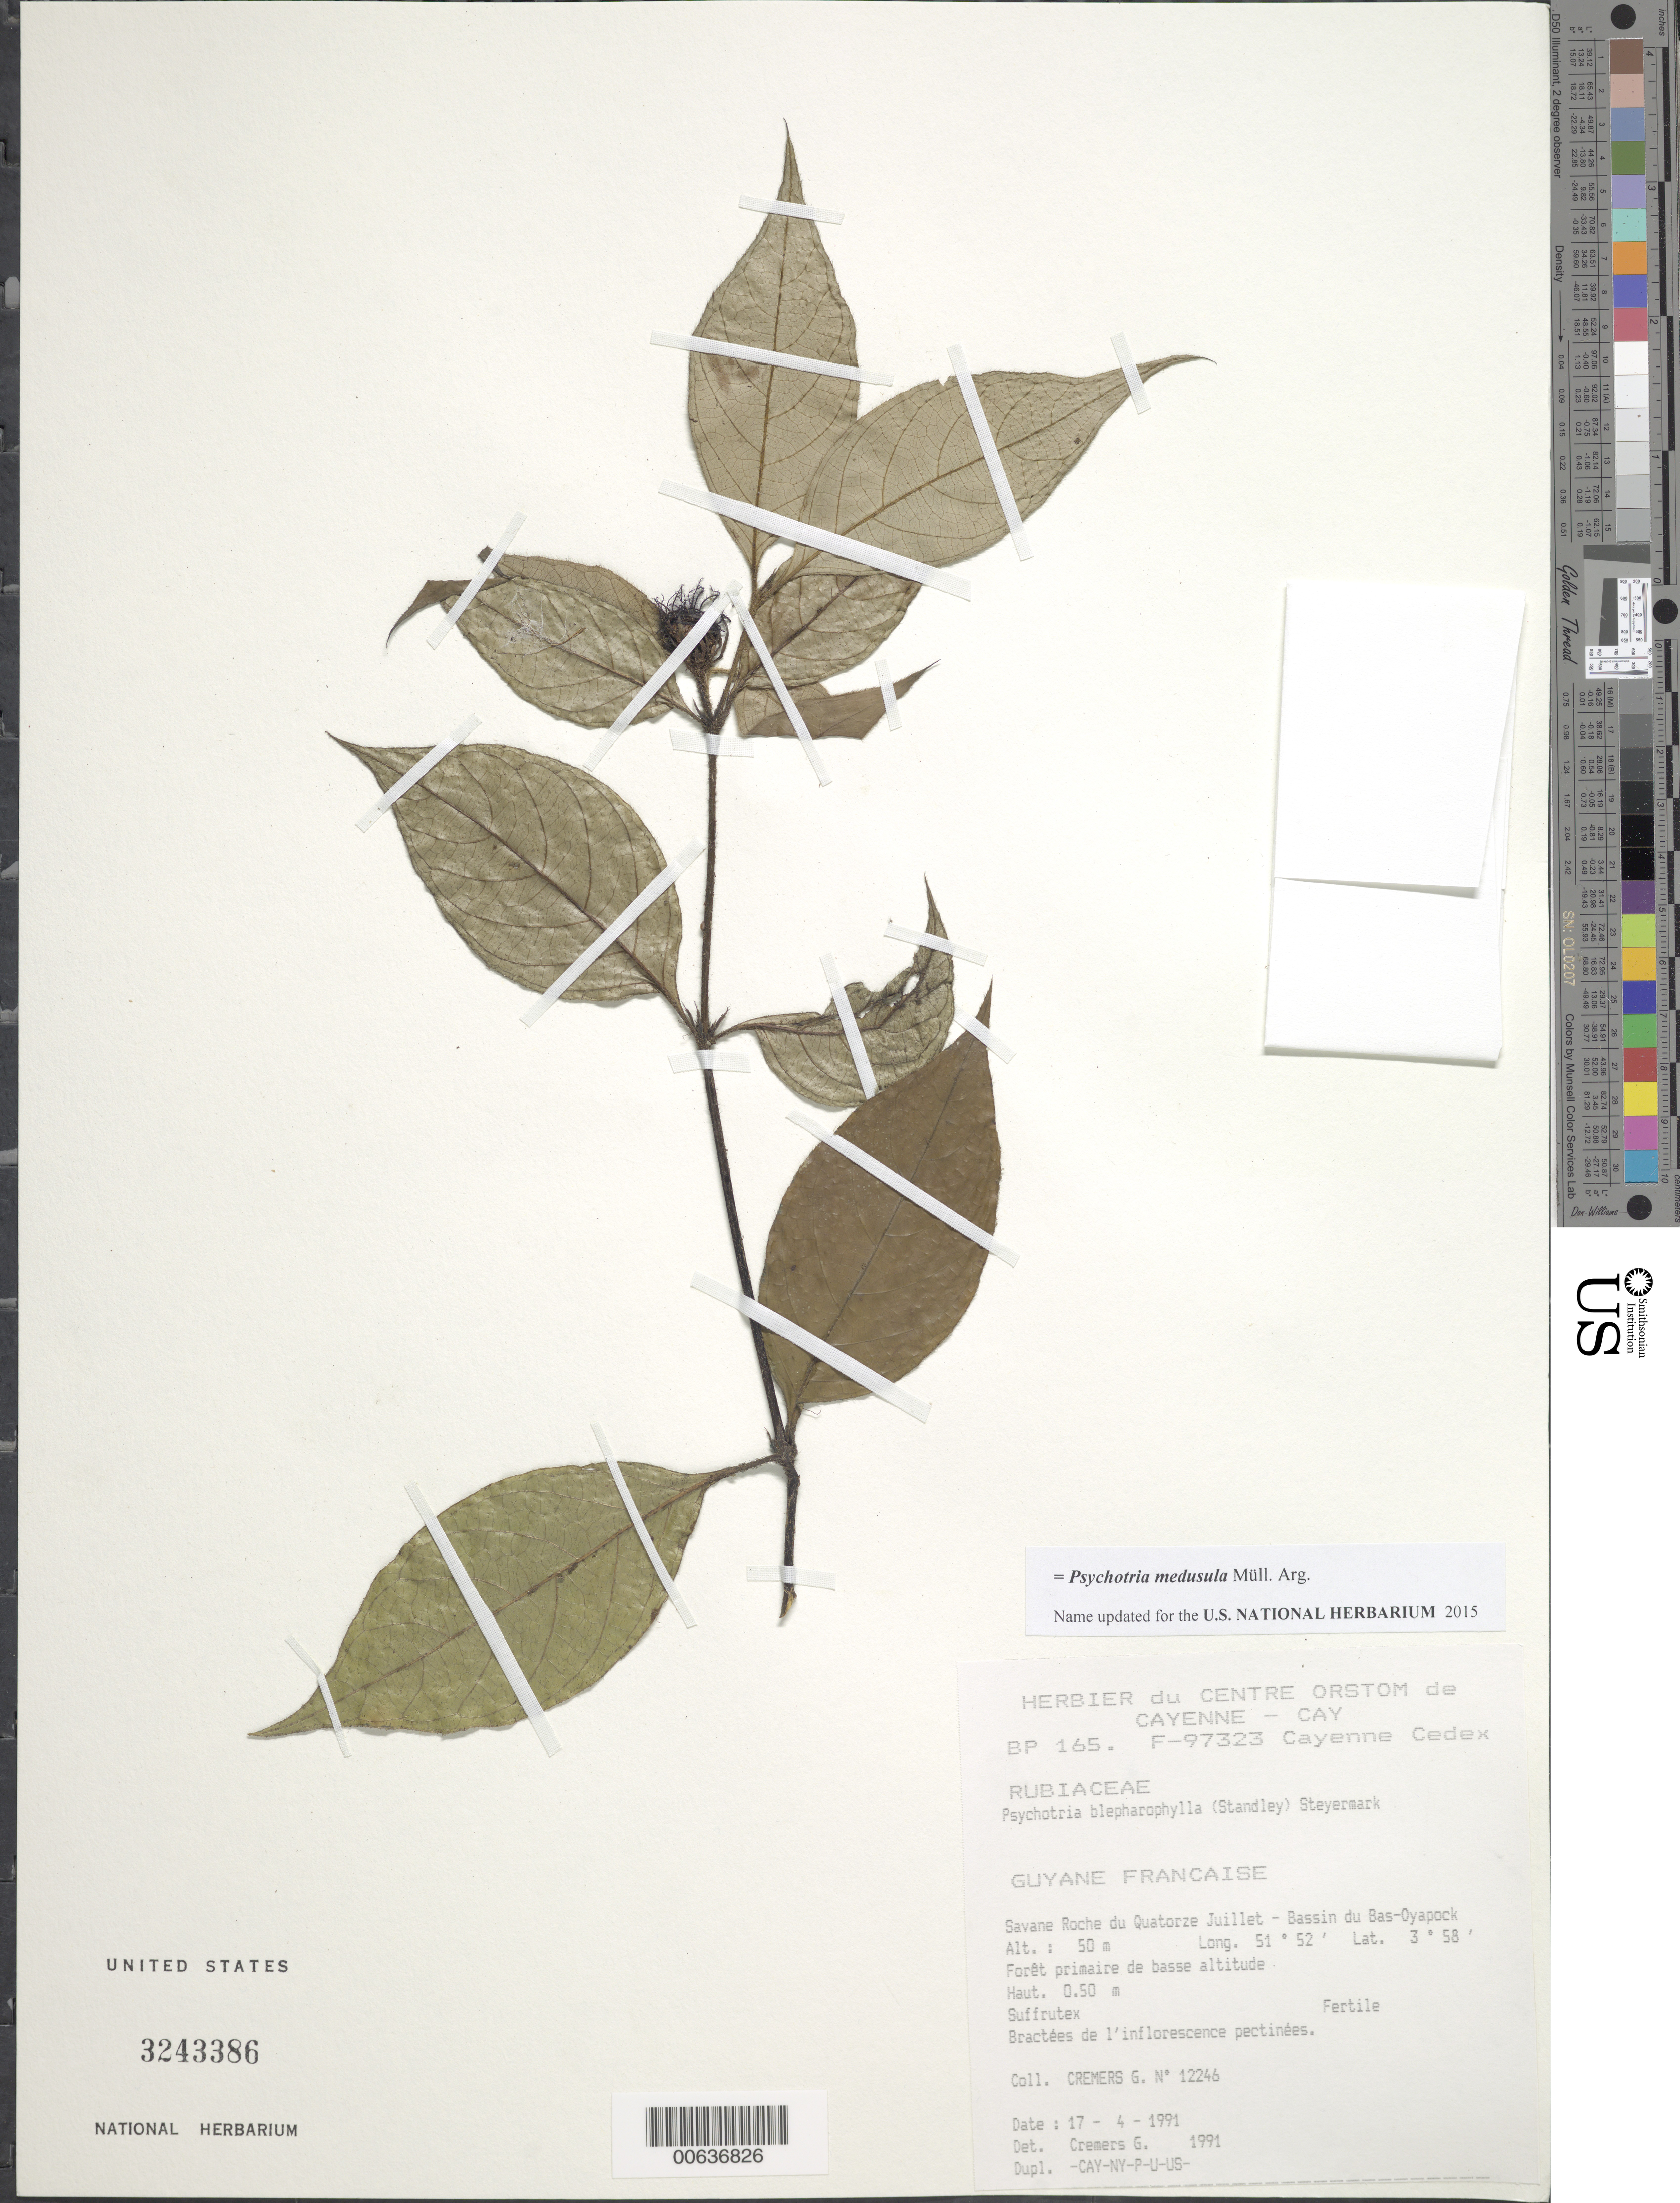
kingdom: Plantae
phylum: Tracheophyta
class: Magnoliopsida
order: Gentianales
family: Rubiaceae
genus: Palicourea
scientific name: Palicourea glabra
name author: (Aubl.) Delprete & J.H. Kirkbr.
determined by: Kirkbride, J. H., Jr.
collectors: G. Cremers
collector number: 12246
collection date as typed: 17-Apr-91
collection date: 1991-04-17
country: French Guiana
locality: Savane Roche du Quatorze Juillet, Bassin du Bas-Oyapock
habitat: Low primary forest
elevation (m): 50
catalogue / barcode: US 3243386